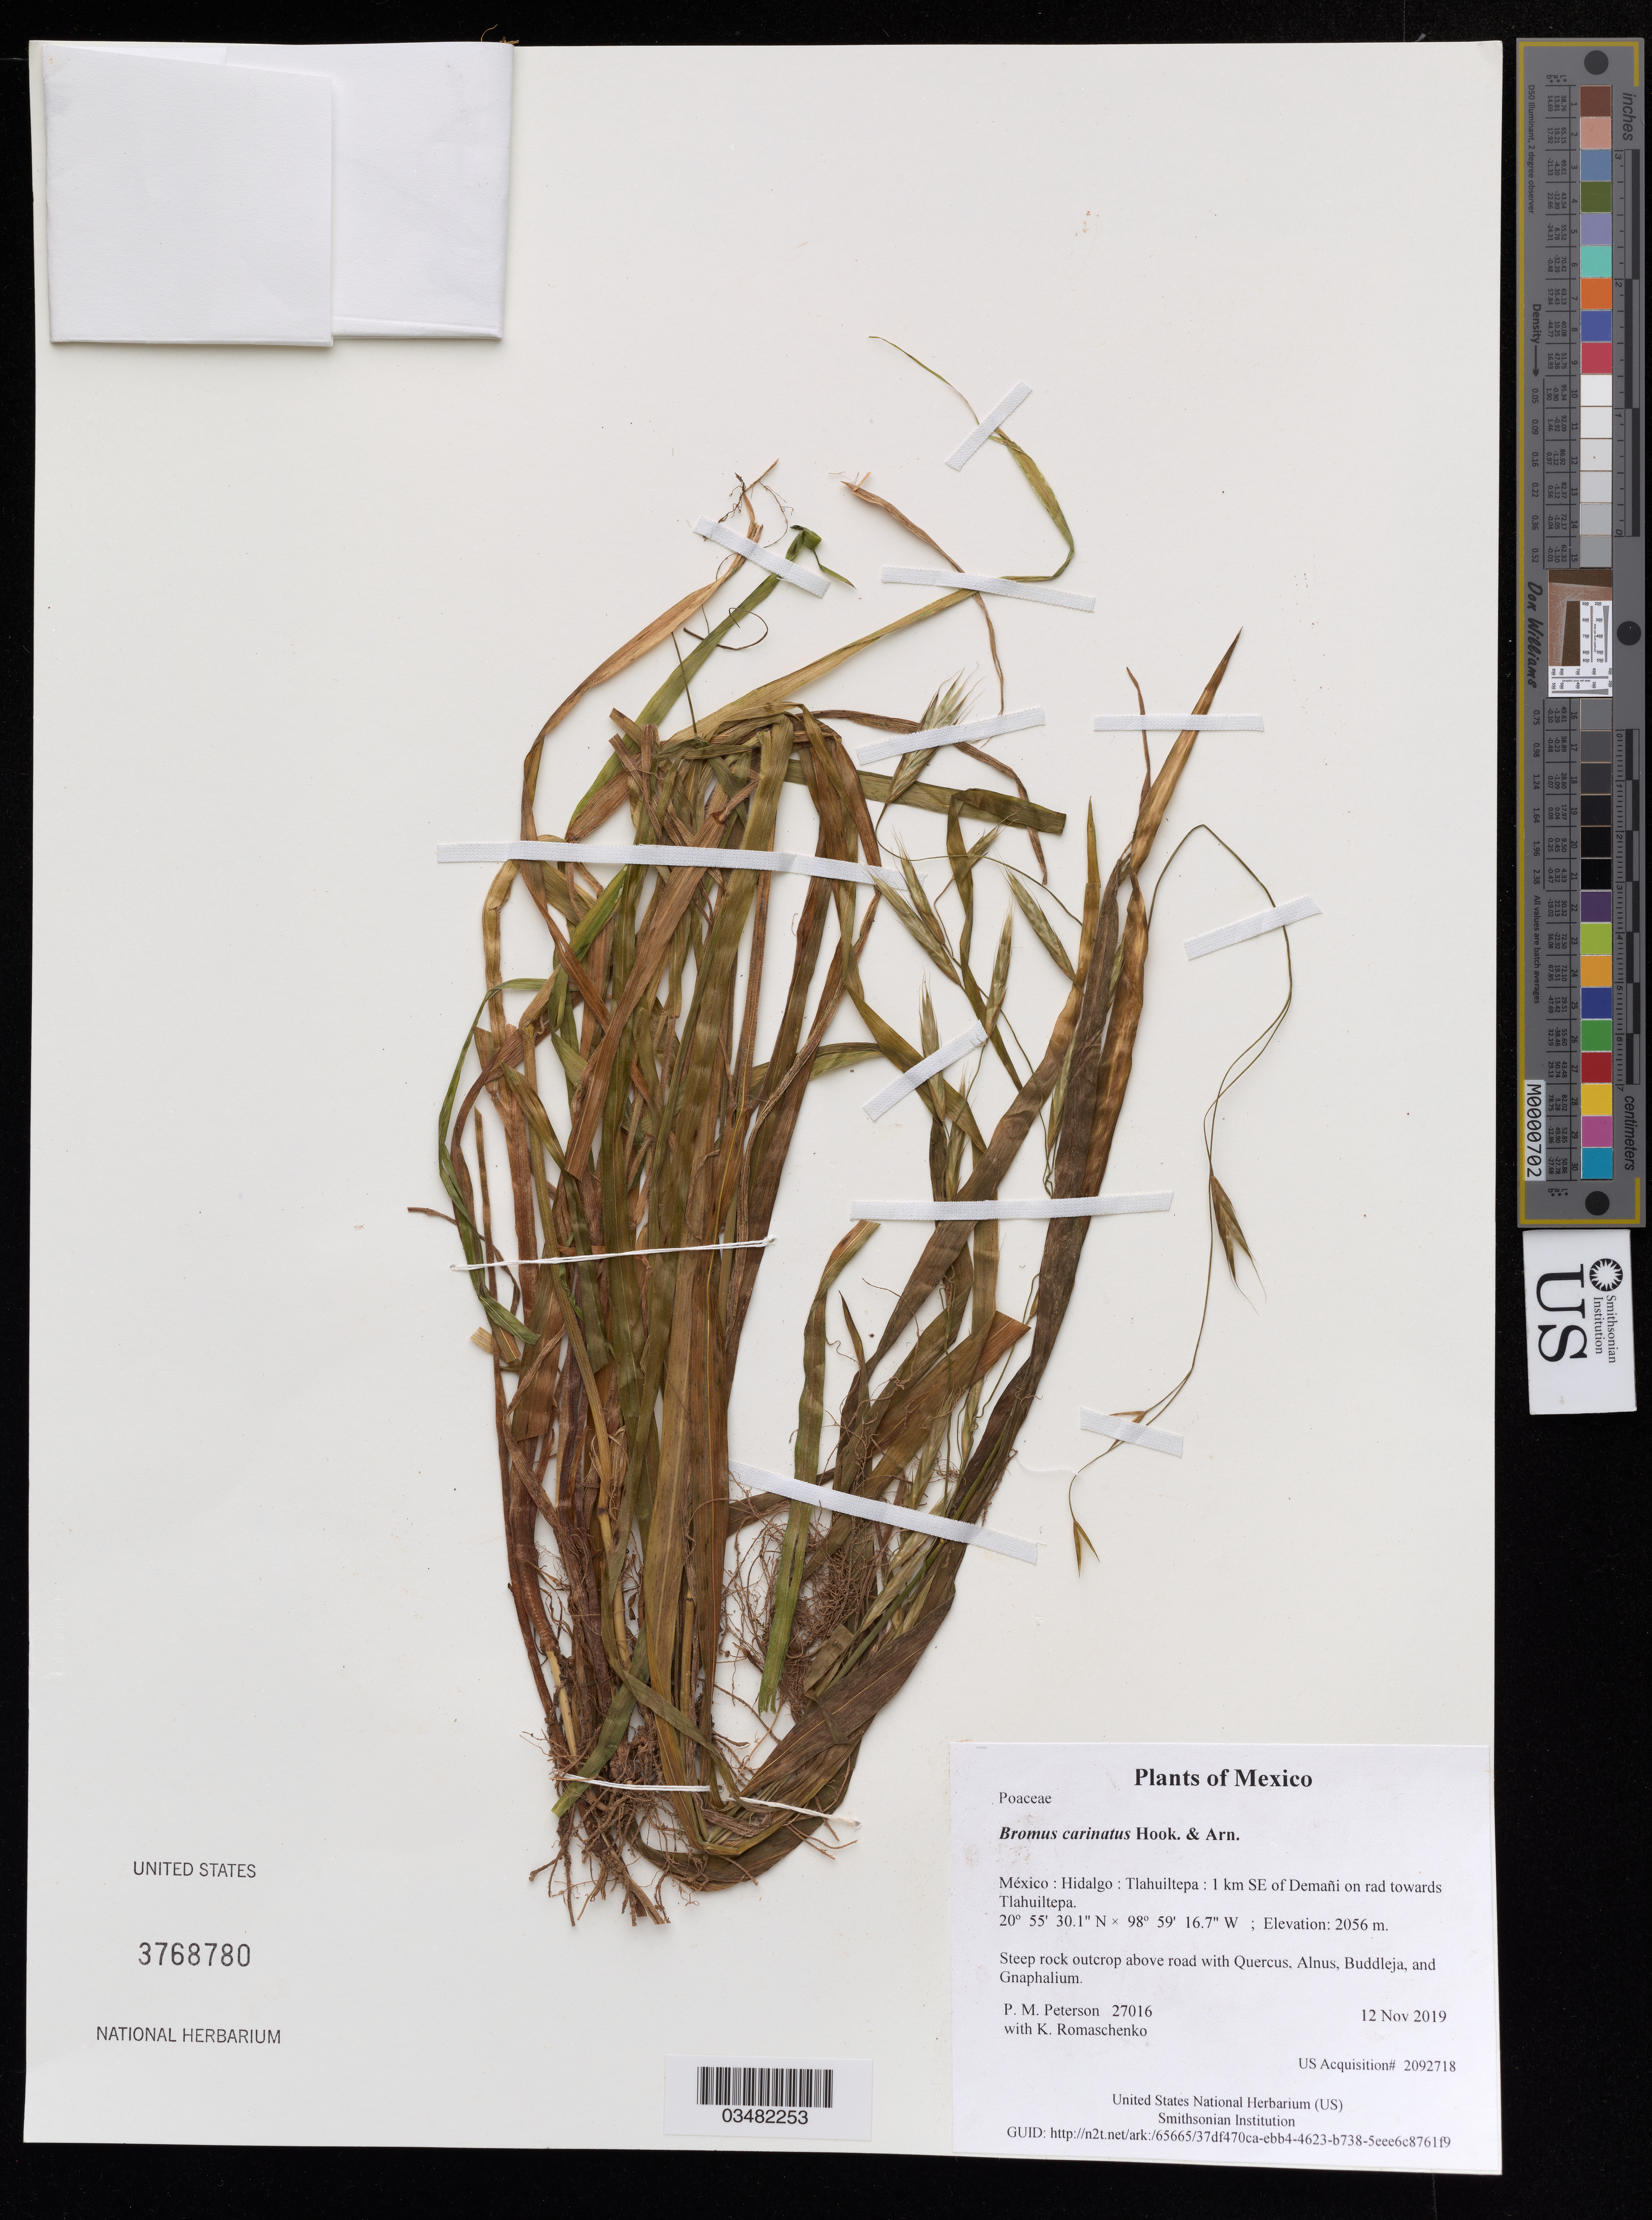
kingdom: Plantae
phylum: Tracheophyta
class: Liliopsida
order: Poales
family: Poaceae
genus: Bromus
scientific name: Bromus carinatus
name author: Hook. & Arn.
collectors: P. M. Peterson & K. Romaschenko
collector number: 27016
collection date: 2019-11-12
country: México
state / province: Hidalgo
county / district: Tlahuiltepa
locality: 1 km SE of Demañi on rad towards Tlahuiltepa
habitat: Steep rock outcrop above road with Quercus, Alnus, Buddleja, and Gnaphalium.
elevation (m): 2056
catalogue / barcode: US 3768780